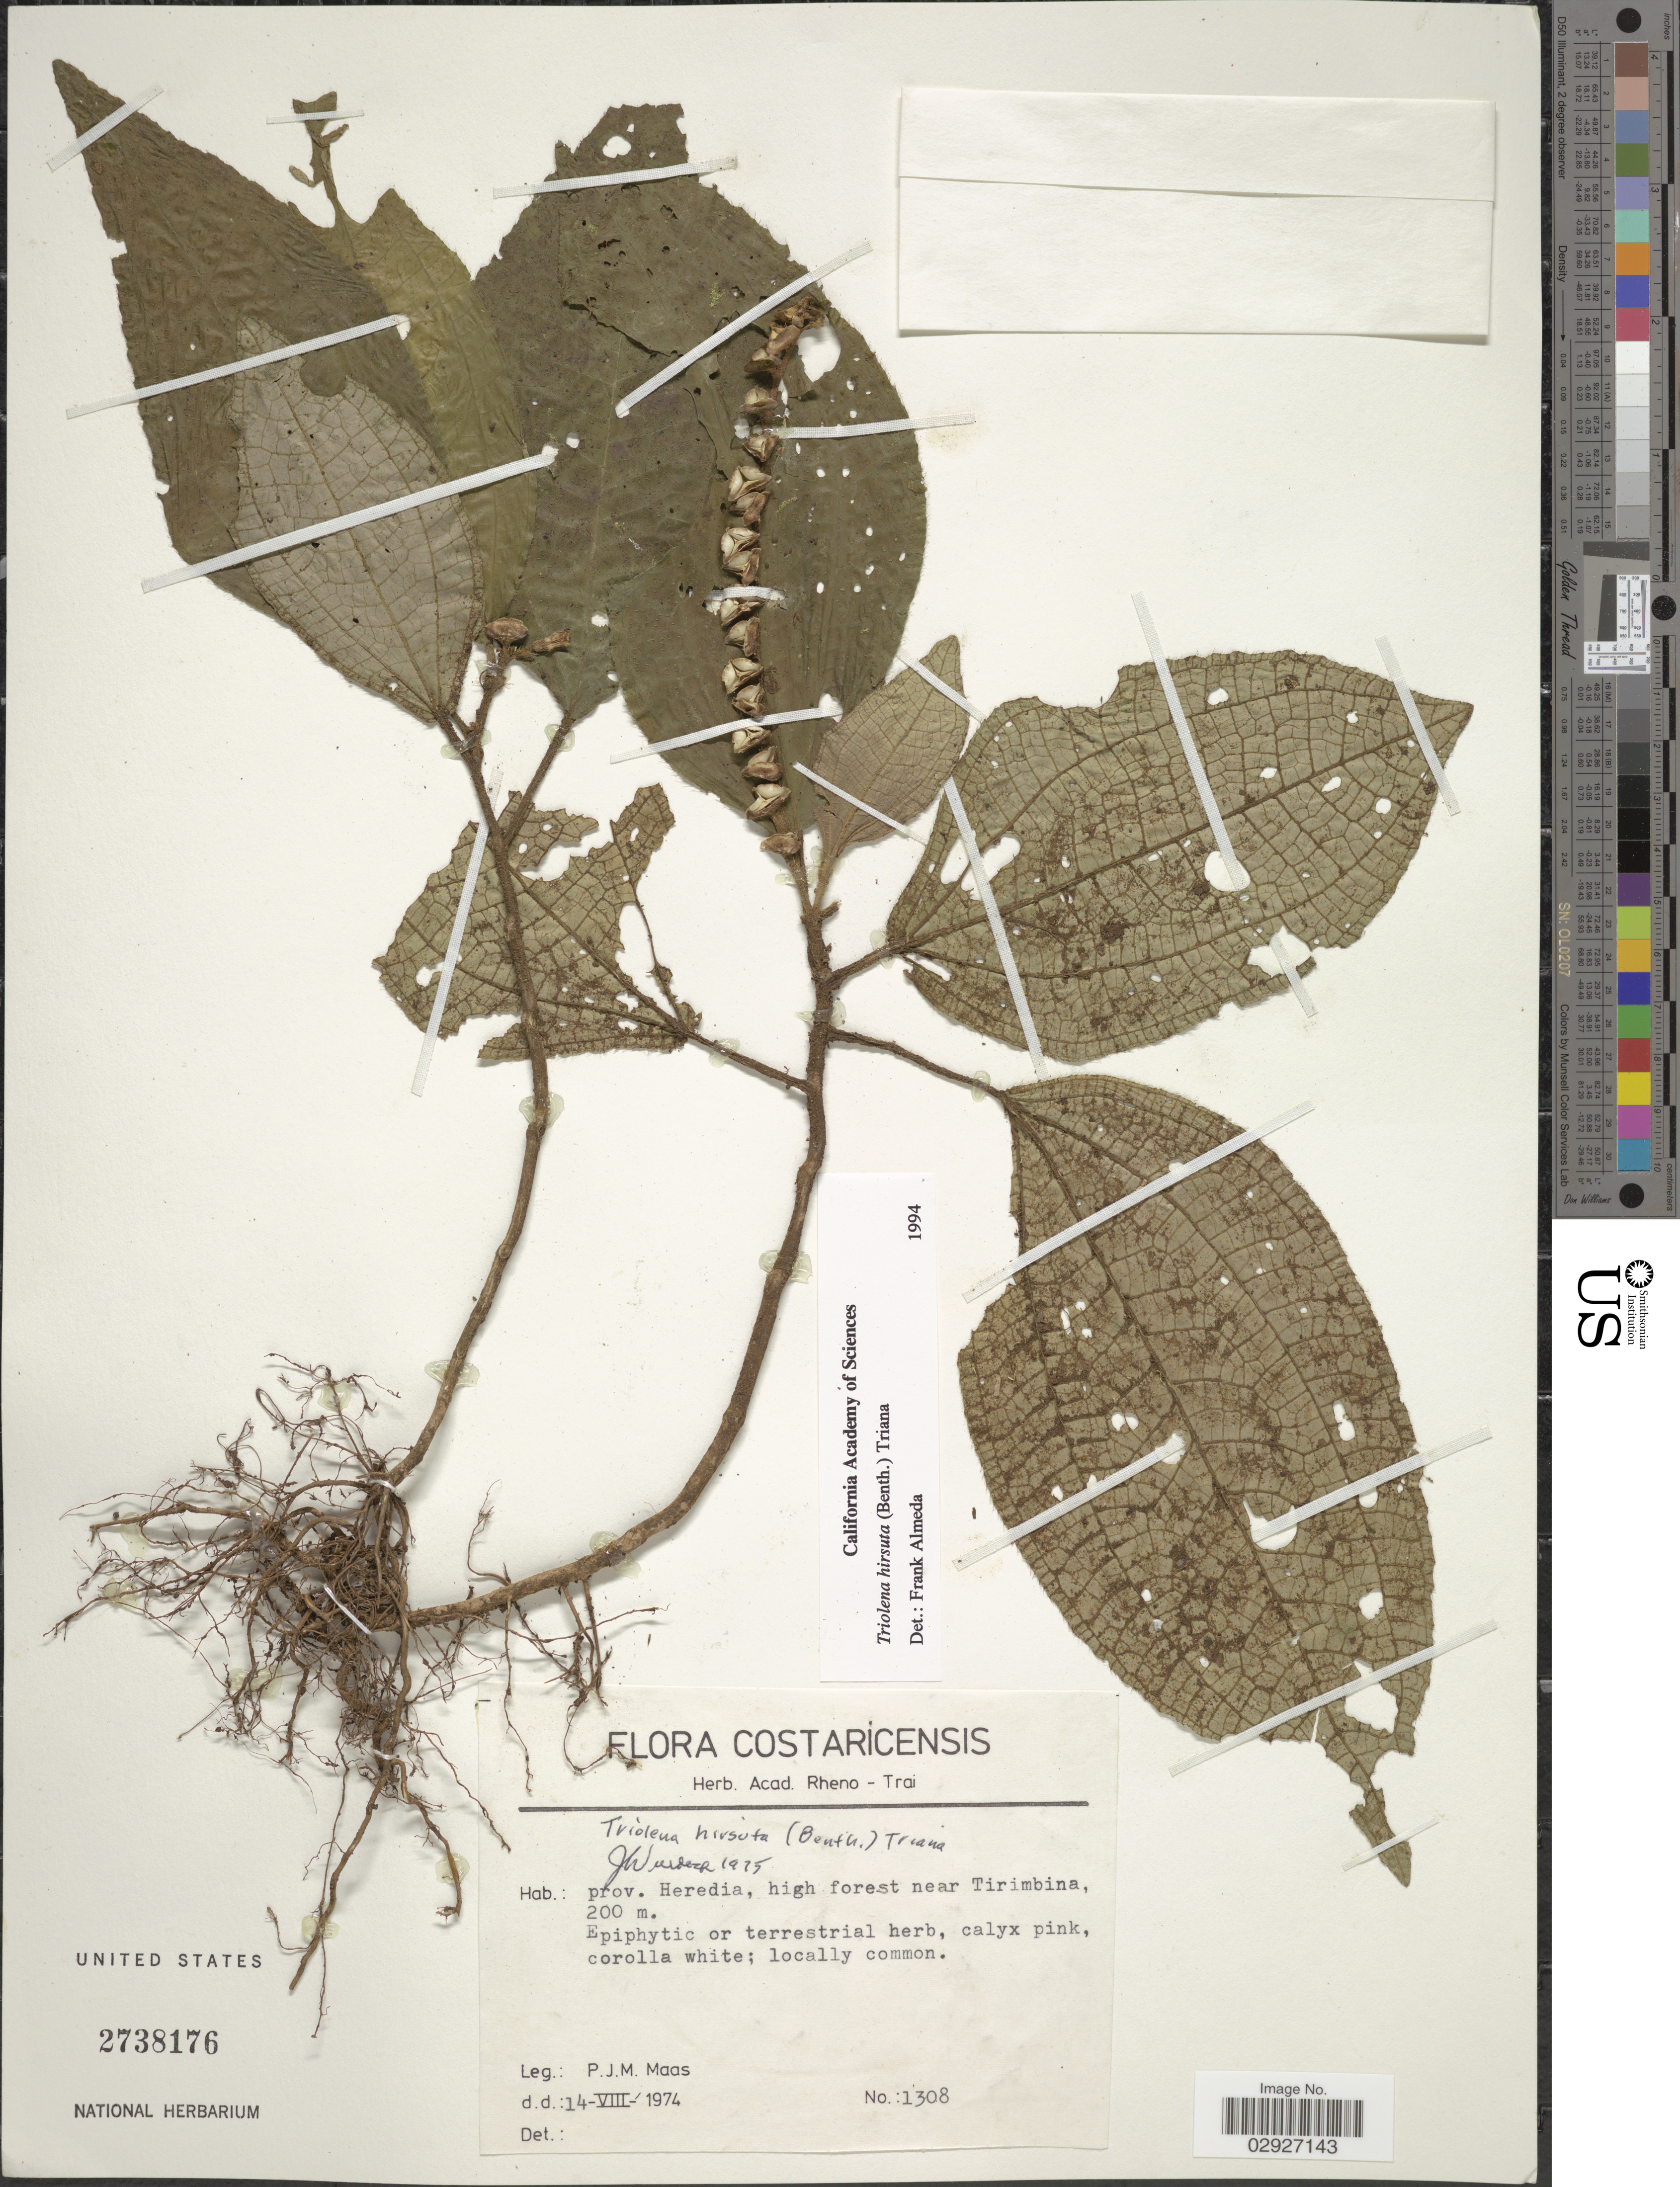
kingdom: Plantae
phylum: Tracheophyta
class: Magnoliopsida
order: Myrtales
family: Melastomataceae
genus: Triolena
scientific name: Triolena hirsuta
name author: (Benth.) Triana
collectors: P. Maas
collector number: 1308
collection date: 1974-08-14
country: Costa Rica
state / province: Heredia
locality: High forest near Tirimbina.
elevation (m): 200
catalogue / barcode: US 2738176